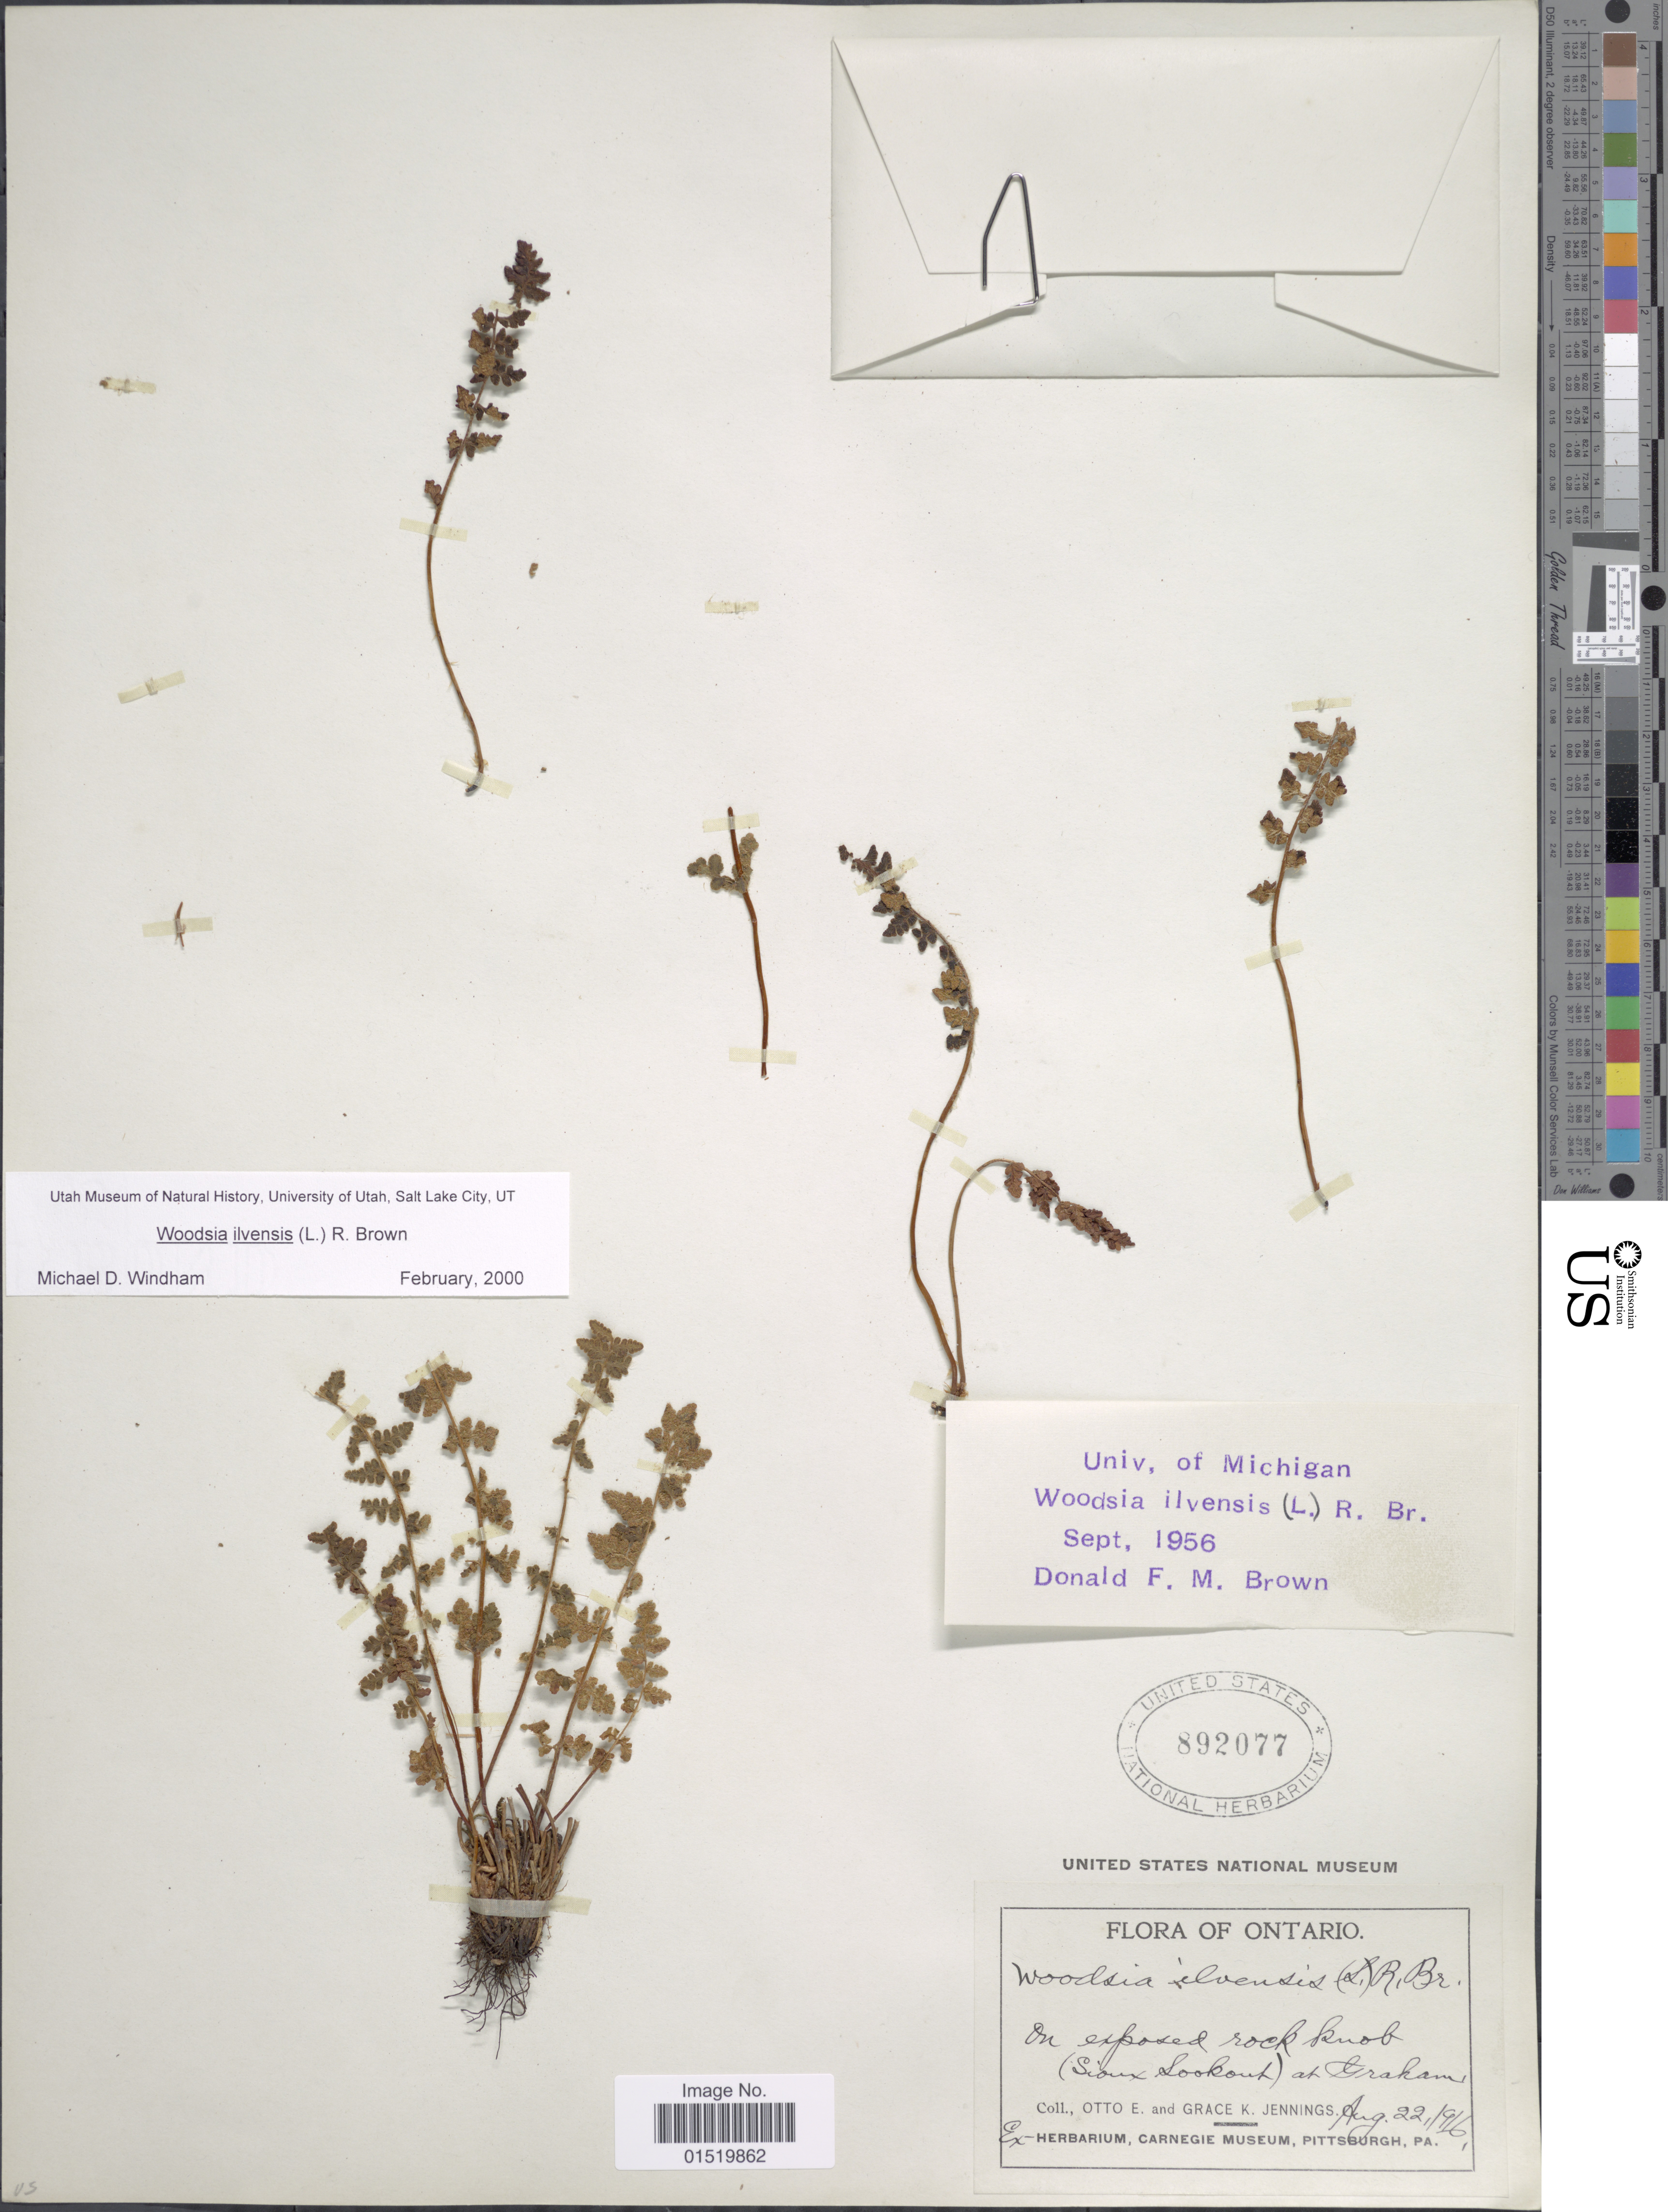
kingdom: Plantae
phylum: Tracheophyta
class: Polypodiopsida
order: Polypodiales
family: Woodsiaceae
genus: Woodsia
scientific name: Woodsia ilvensis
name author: (L.) R. Br.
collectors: O. E. Jennings & G. K. Jennings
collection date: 1916-08-22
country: Canada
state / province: Ontario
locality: On exposed rock knob (Sioux Lookout) at Graham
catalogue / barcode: US 892077